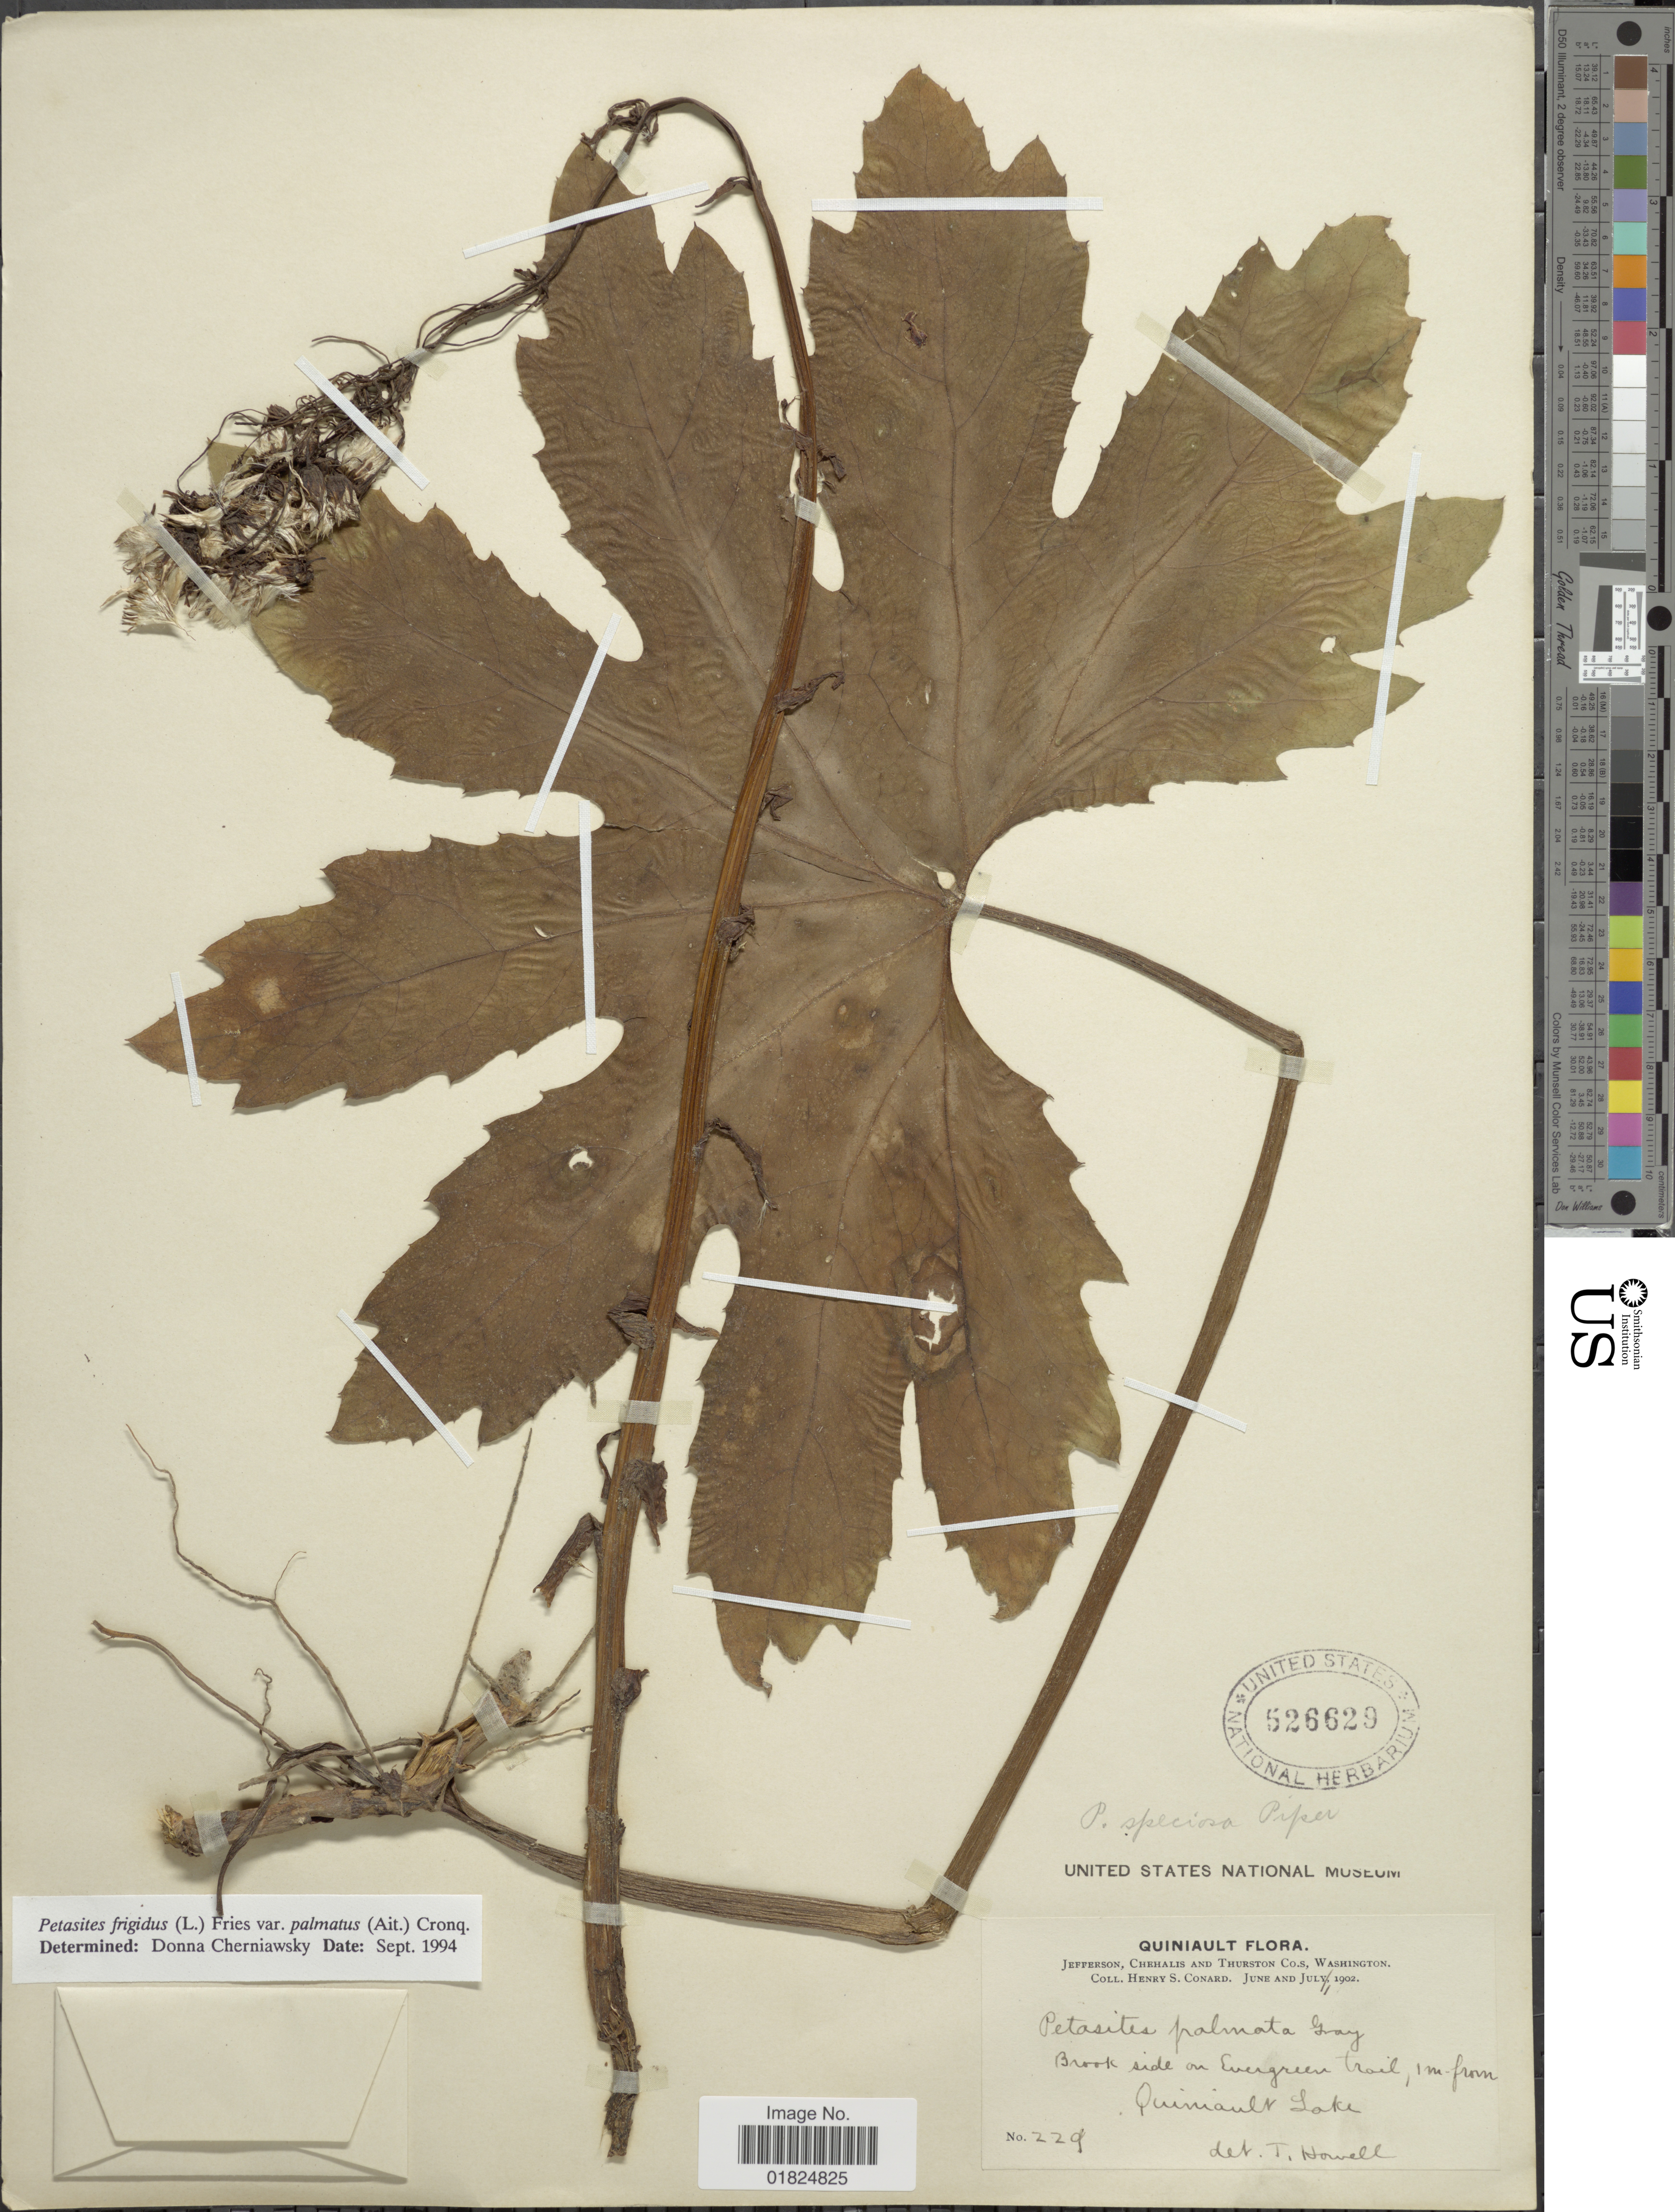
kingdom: Plantae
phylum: Tracheophyta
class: Magnoliopsida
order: Asterales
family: Asteraceae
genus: Petasites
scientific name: Petasites frigidus var. palmatus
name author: (Aiton) Cody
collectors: H. S. Conard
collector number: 229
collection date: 1902-06/1902-07-01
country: United States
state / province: Washington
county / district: Thurston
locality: Jefferson, Chehalis and Thurston Co.s, Washington. Brook side on Evergreen trail, 1 m. from Quiniault Lake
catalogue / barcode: US 526629